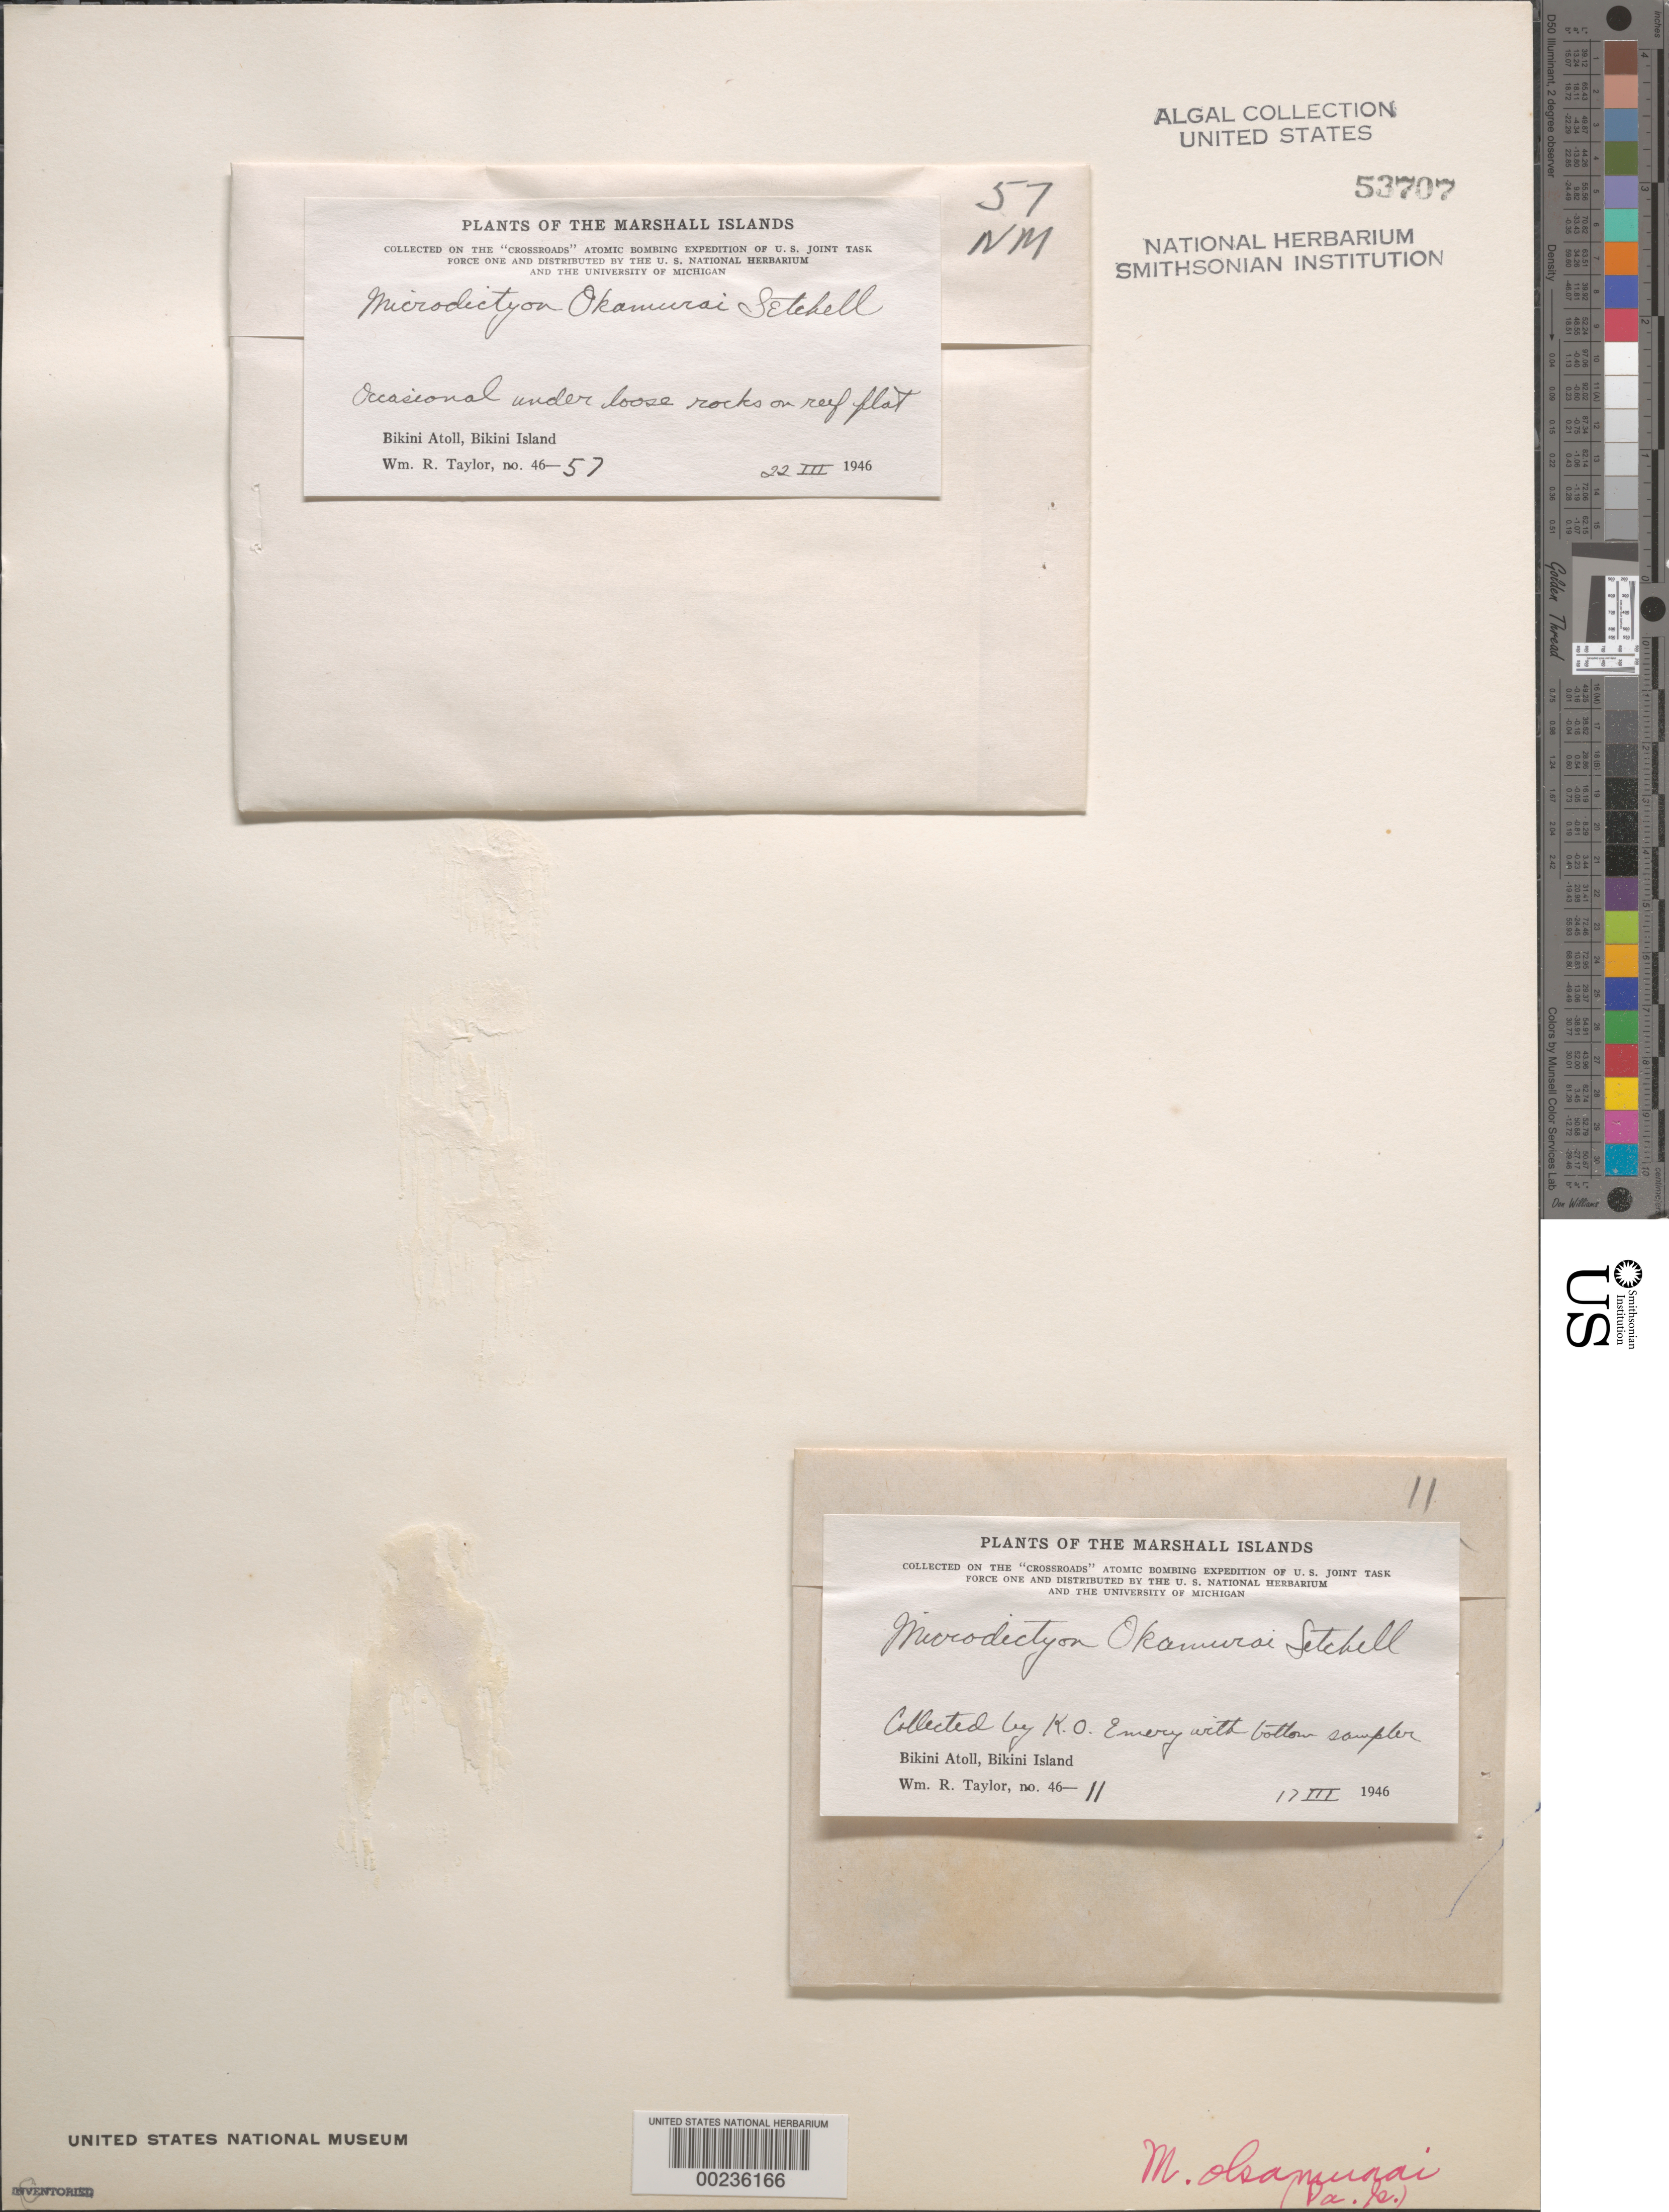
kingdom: Plantae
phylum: Chlorophyta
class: Ulvophyceae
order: Cladophorales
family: Anadyomenaceae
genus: Microdictyon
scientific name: Microdictyon okamurae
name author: Setch.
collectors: W. R. Taylor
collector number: WRT 46-11 & WRT 46-57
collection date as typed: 17 Mar 1946 AND 22 Mar 1946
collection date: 1946-03-17,1946-03-22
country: Marshall Islands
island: Bikini Atoll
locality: Bikini Islet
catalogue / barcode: US 53707